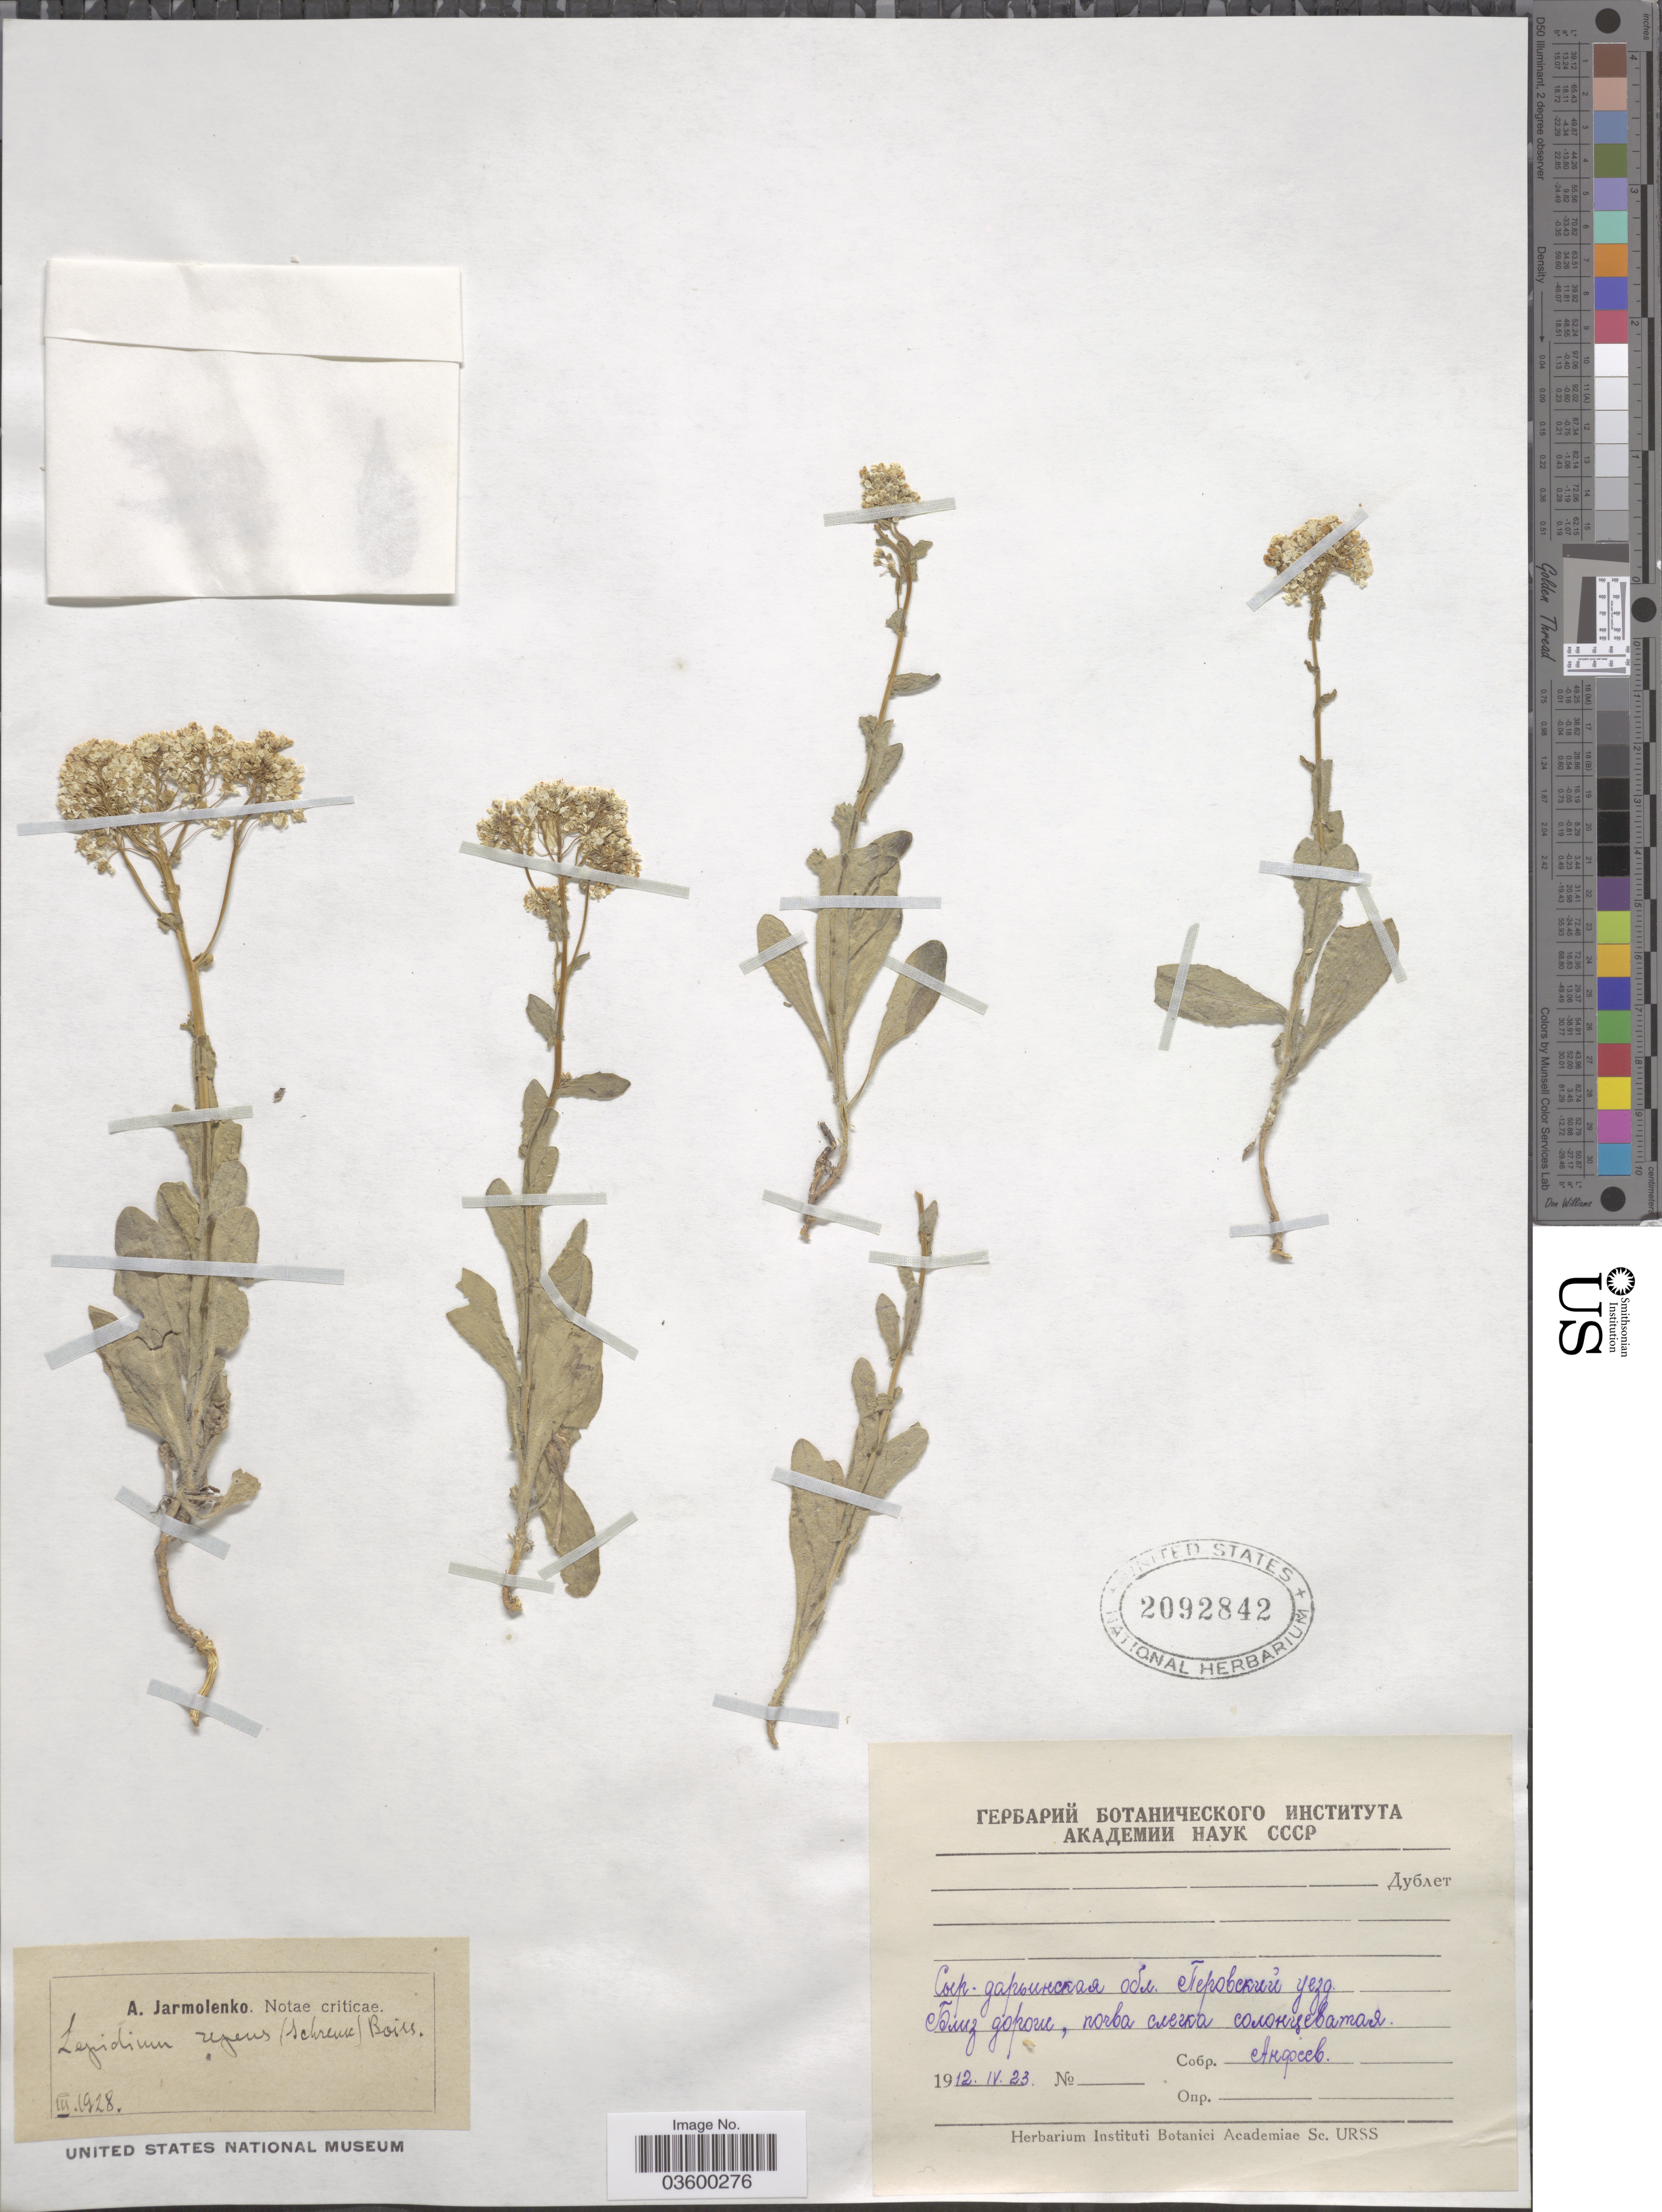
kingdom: Plantae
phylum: Tracheophyta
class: Magnoliopsida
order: Brassicales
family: Brassicaceae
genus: Lepidium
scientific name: Lepidium repens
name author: (Schrenk) Boiss.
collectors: Anfeev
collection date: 1912-04-23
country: Kazakhstan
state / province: Qyzylorda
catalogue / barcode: US 2092842